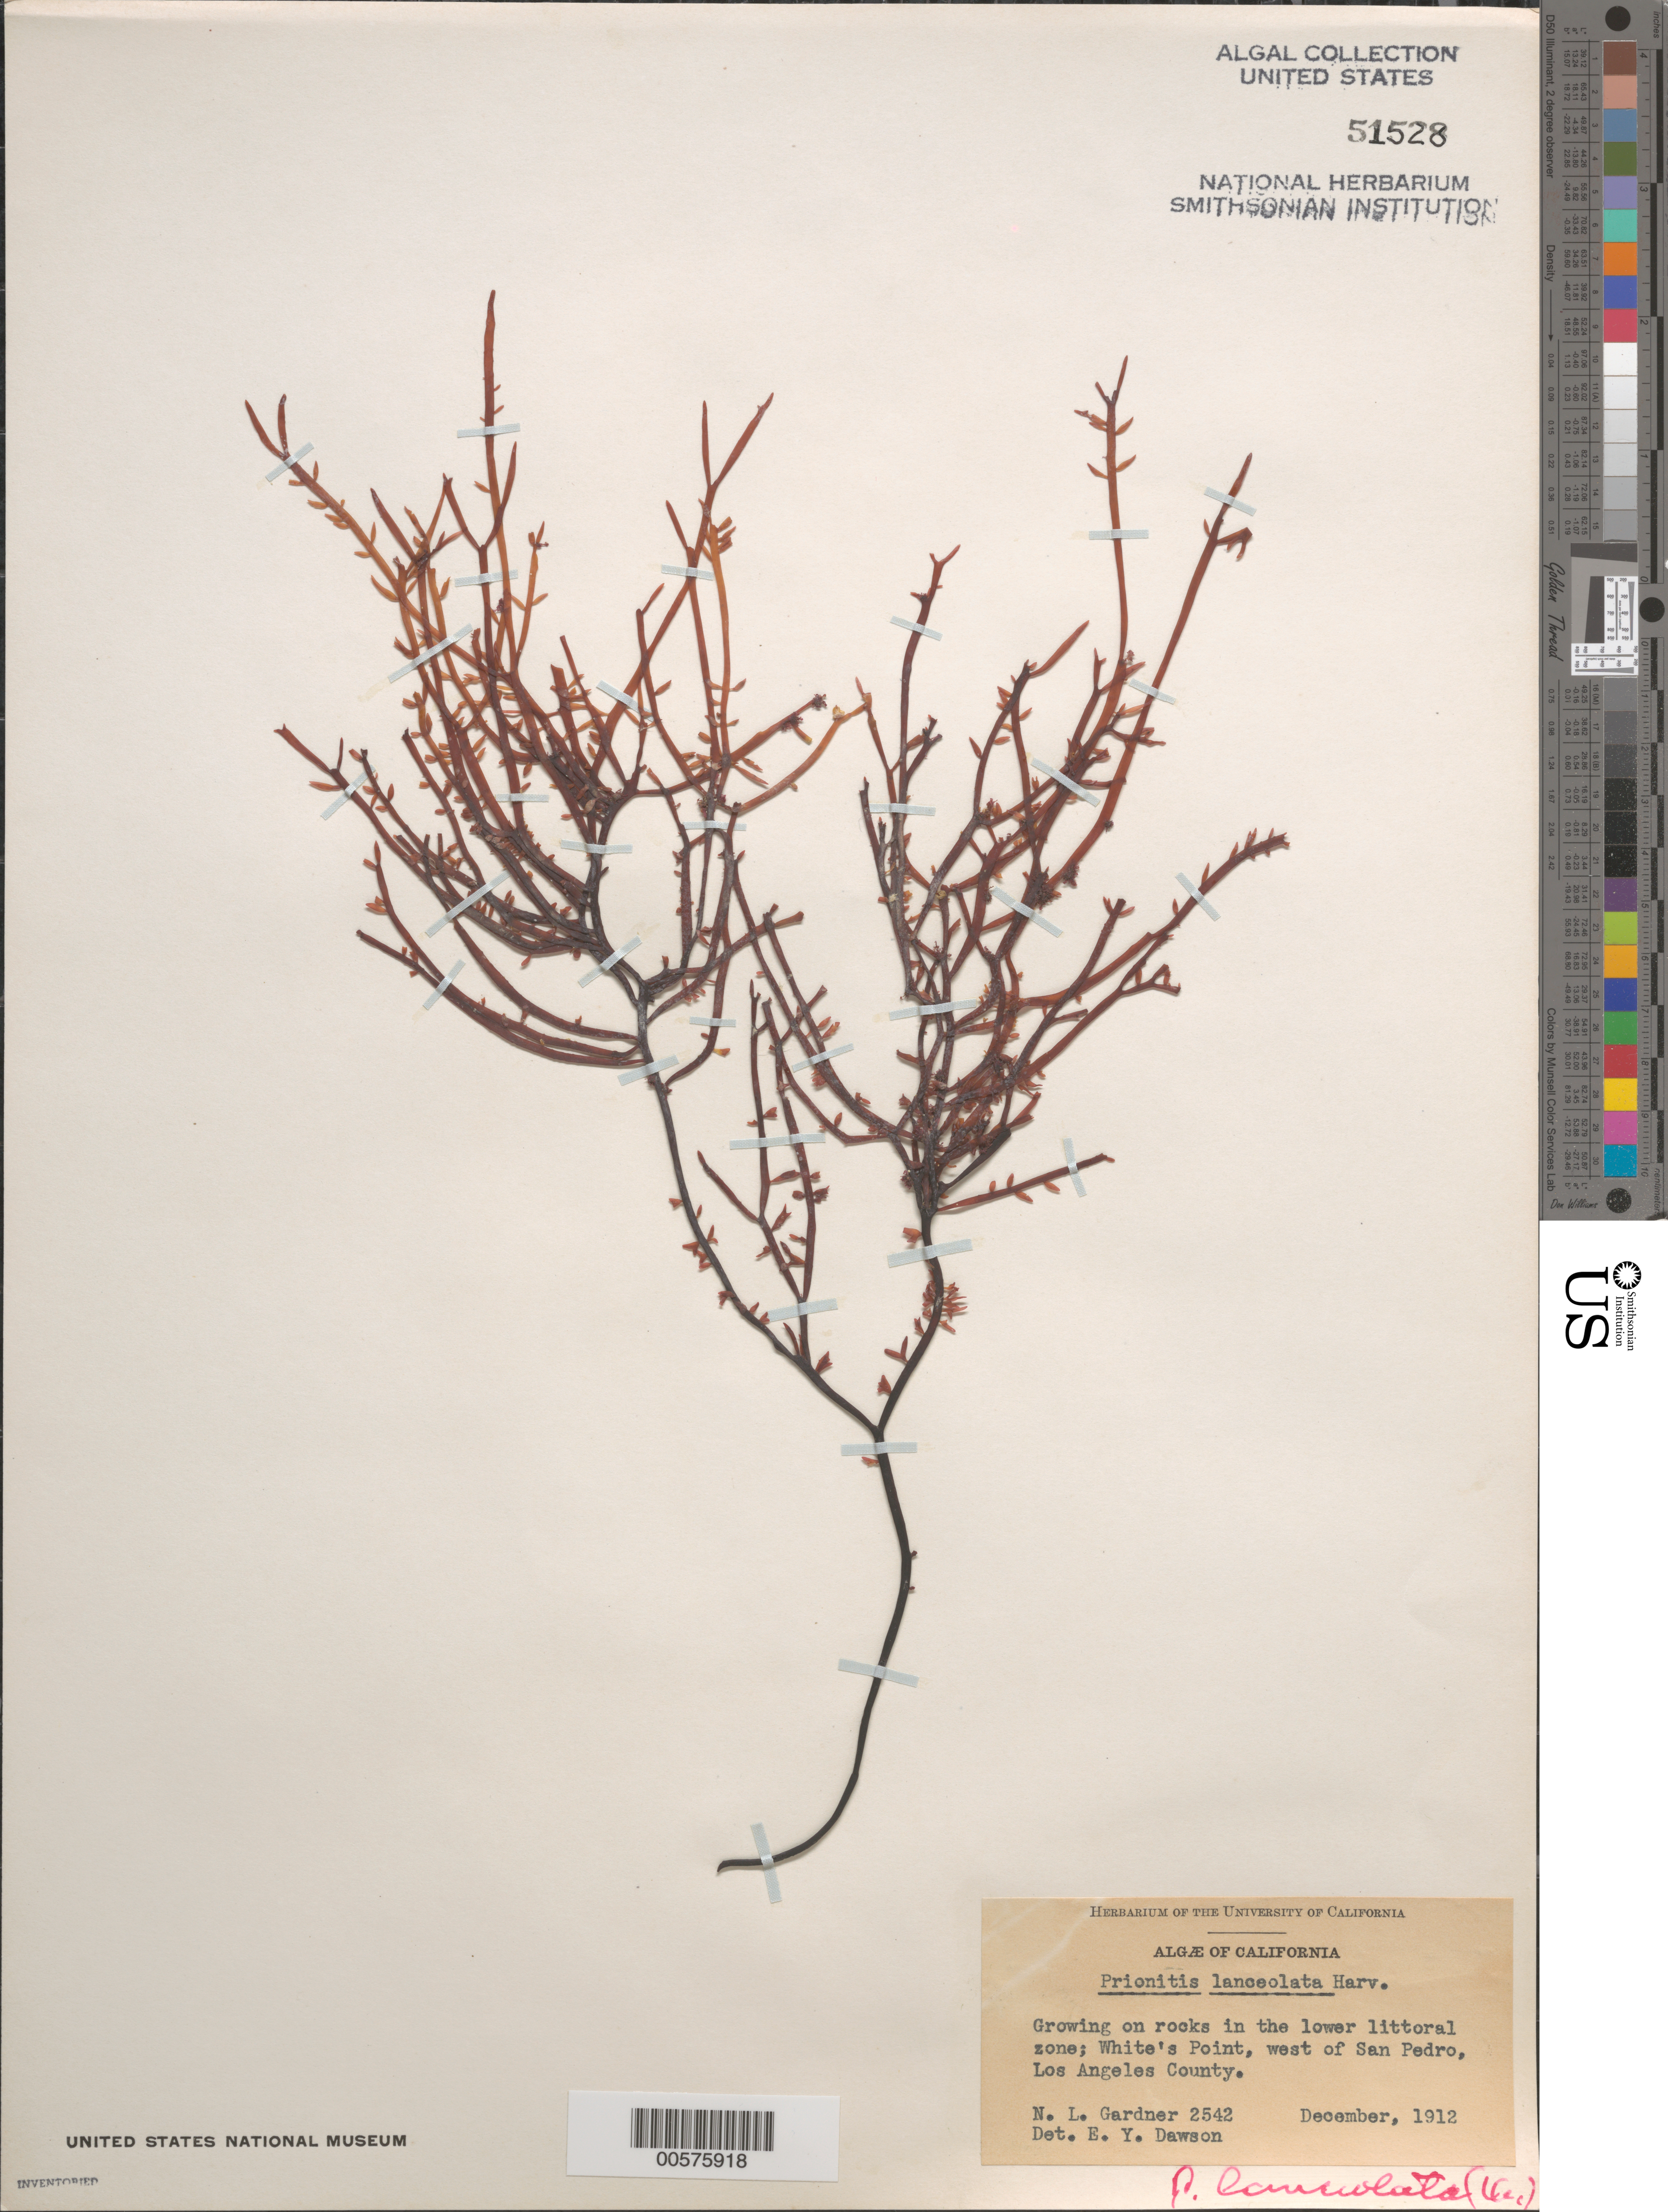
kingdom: Plantae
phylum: Rhodophyta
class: Florideophyceae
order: Cryptonemiales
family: Cryptonemiaceae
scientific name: Prionitis lanceolata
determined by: Dawson, E. Y.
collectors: N. Gardner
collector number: NLG 2542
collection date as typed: Dec 1912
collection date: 1912-12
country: United States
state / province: California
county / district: Los Angeles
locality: White's Point, west of San Pedro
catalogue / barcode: US 51528